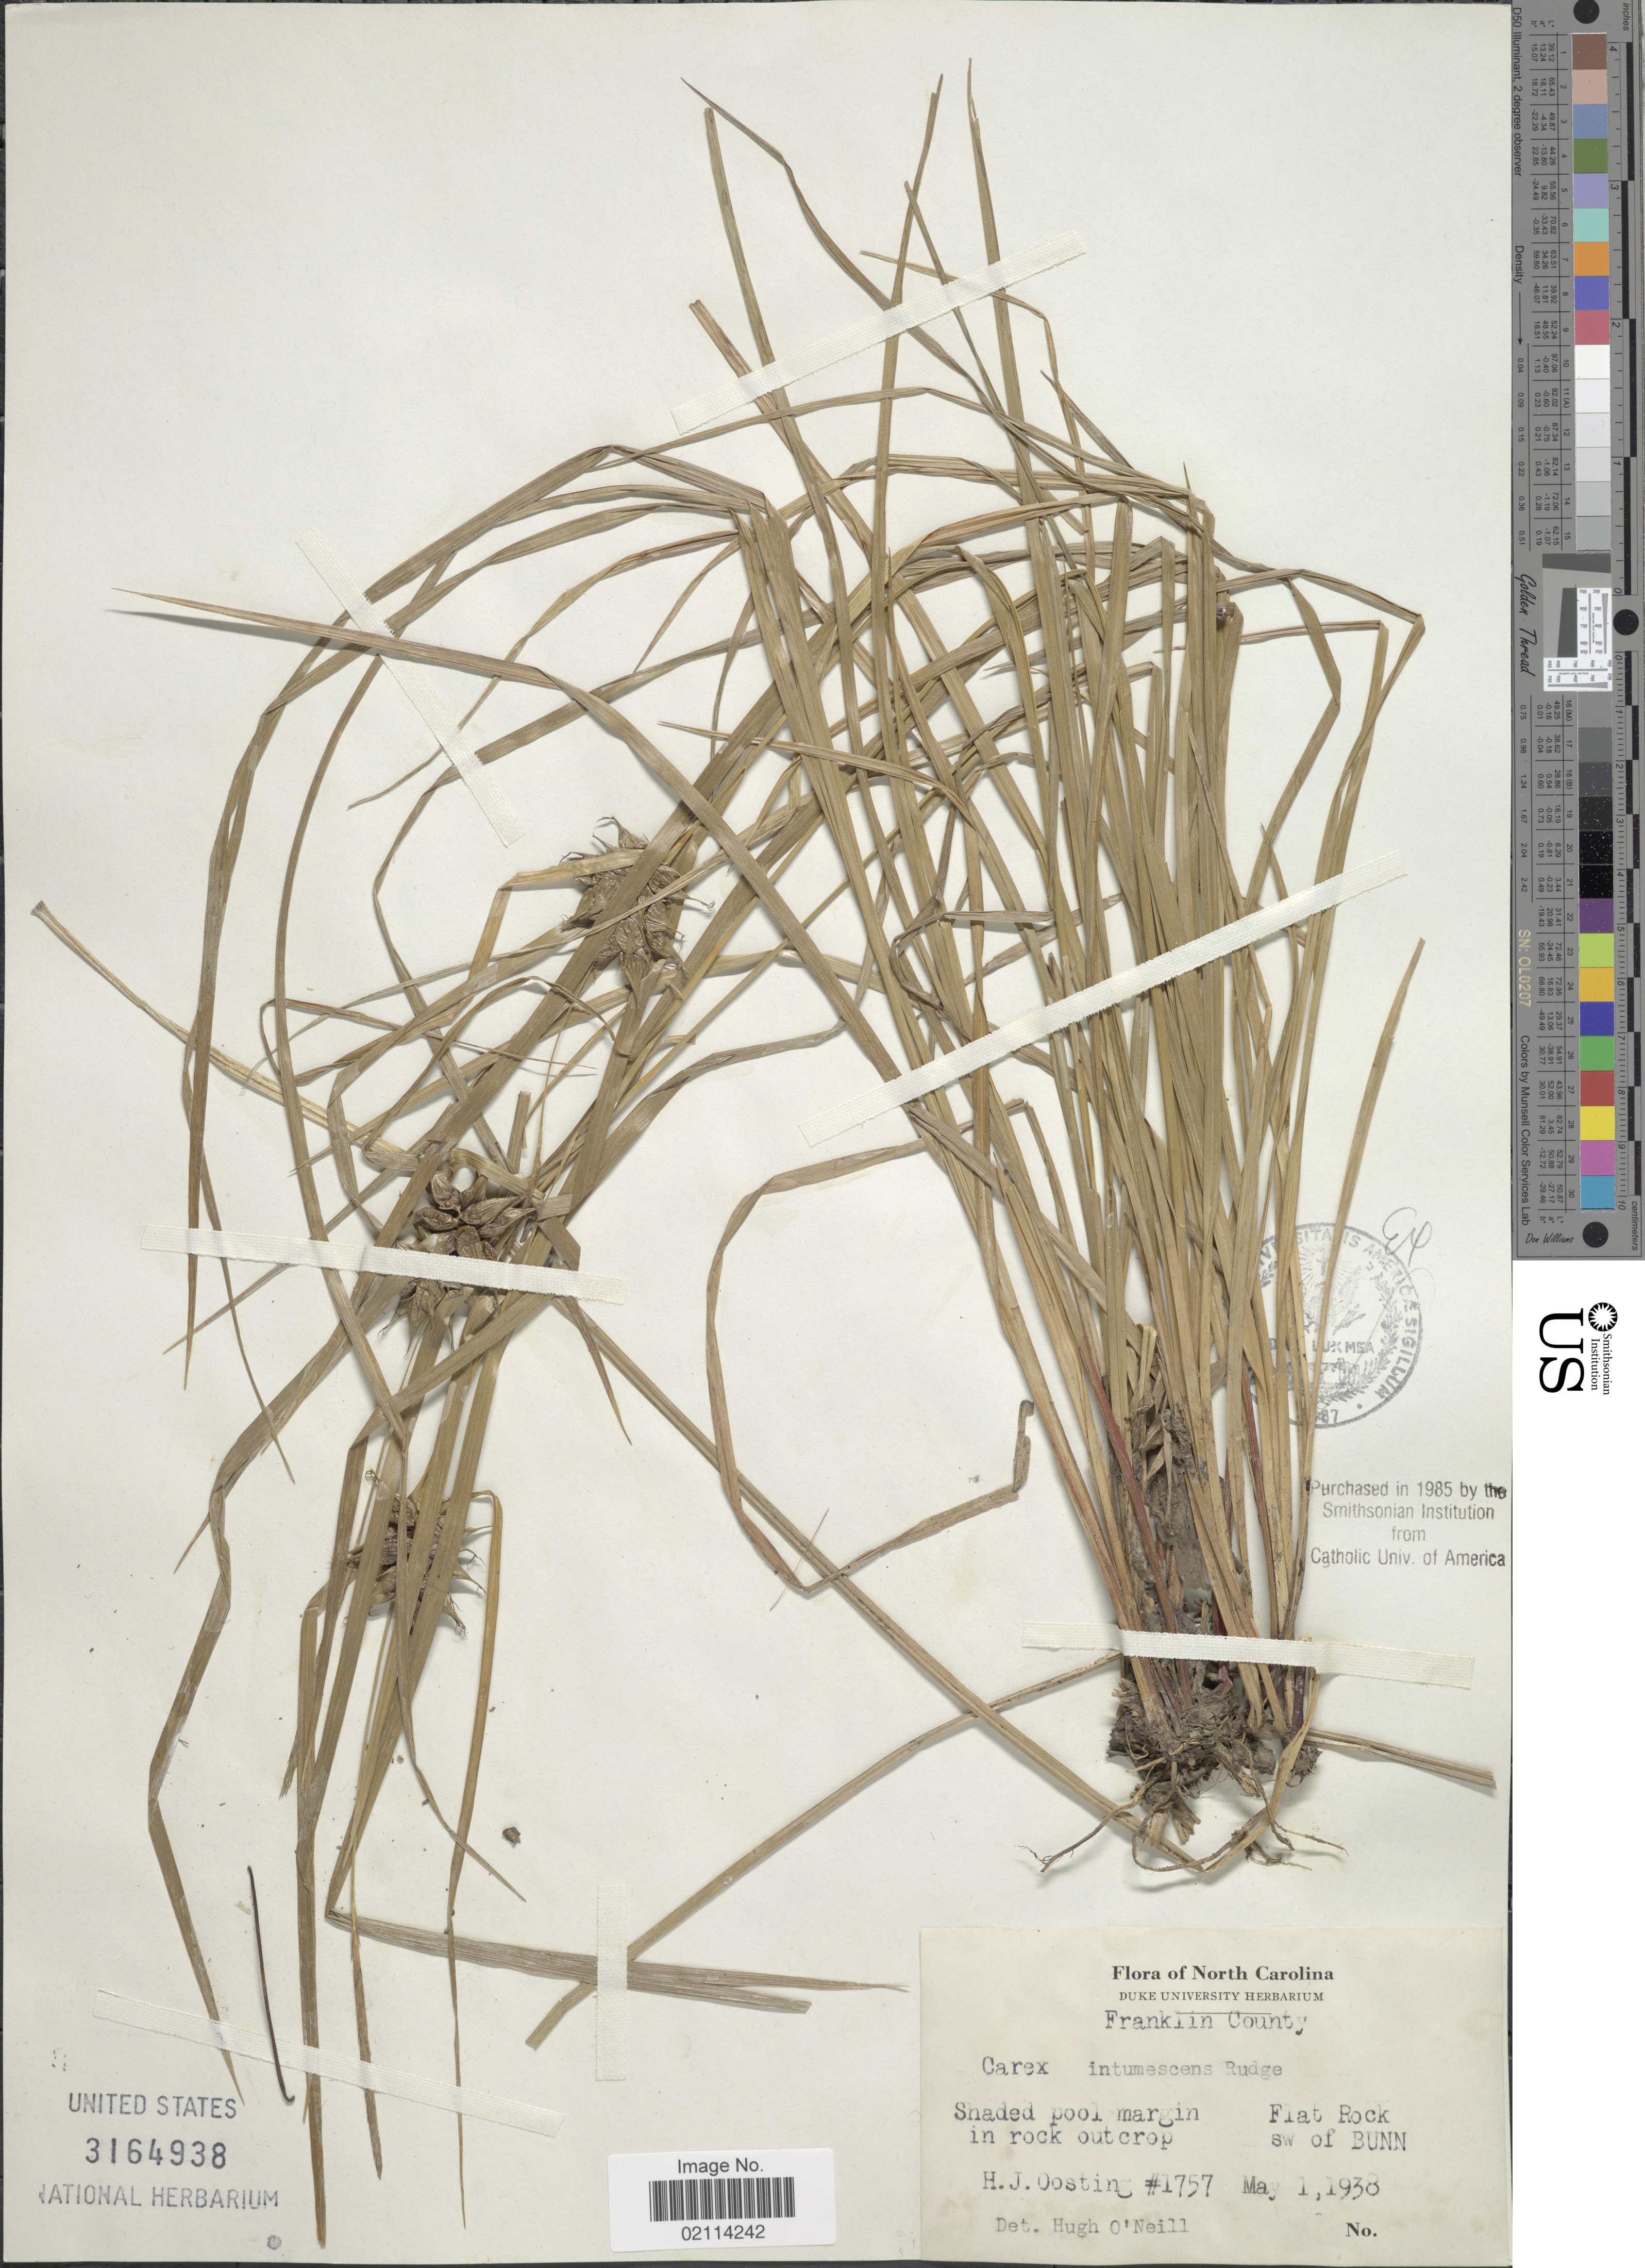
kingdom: Plantae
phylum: Tracheophyta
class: Liliopsida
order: Poales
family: Cyperaceae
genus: Carex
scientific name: Carex intumescens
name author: Rudge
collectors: H. Oosting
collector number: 1757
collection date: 1938-05-01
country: United States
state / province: North Carolina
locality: Franklin County, shaded pool margin, Flat Rock, in rock outcrop, sw of Bunn.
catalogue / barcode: US 3164938